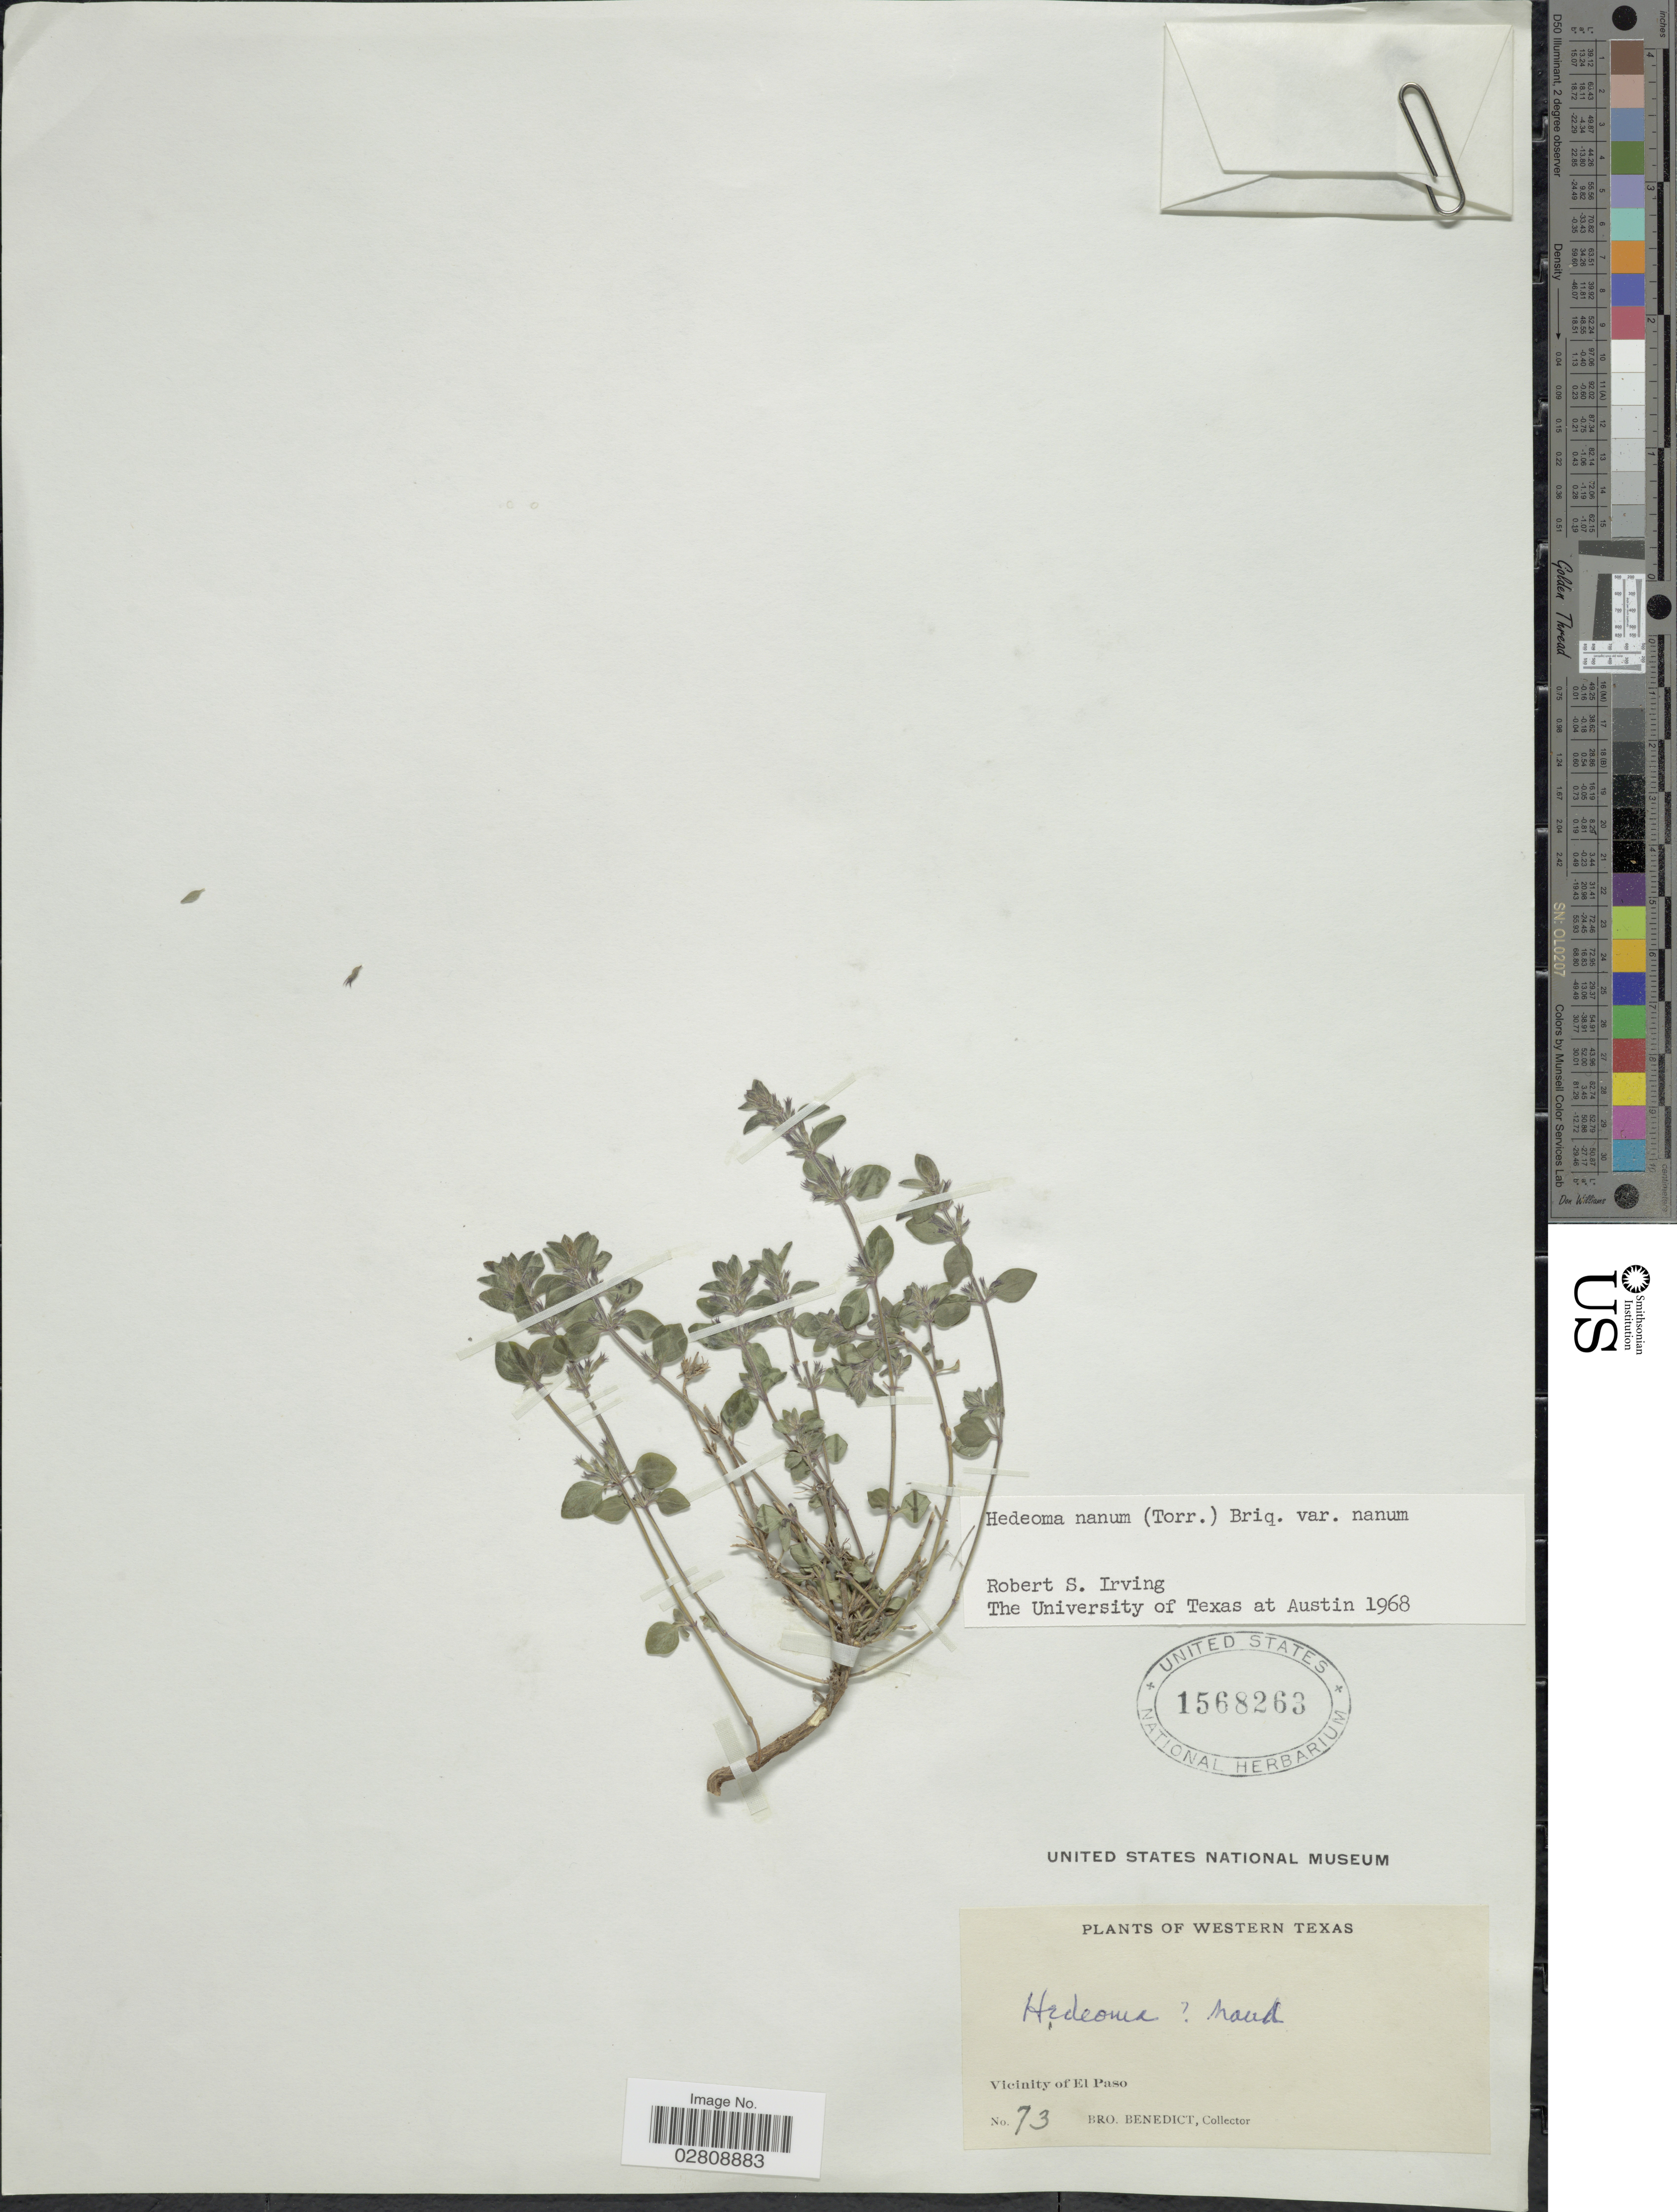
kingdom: Plantae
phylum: Tracheophyta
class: Magnoliopsida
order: Lamiales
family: Lamiaceae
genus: Hedeoma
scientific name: Hedeoma nana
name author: (Torr.) Briq.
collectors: Bro. Benedict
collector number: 73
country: United States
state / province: Texas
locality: Western Texas. Vicinity of El Paso.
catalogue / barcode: US 1568263